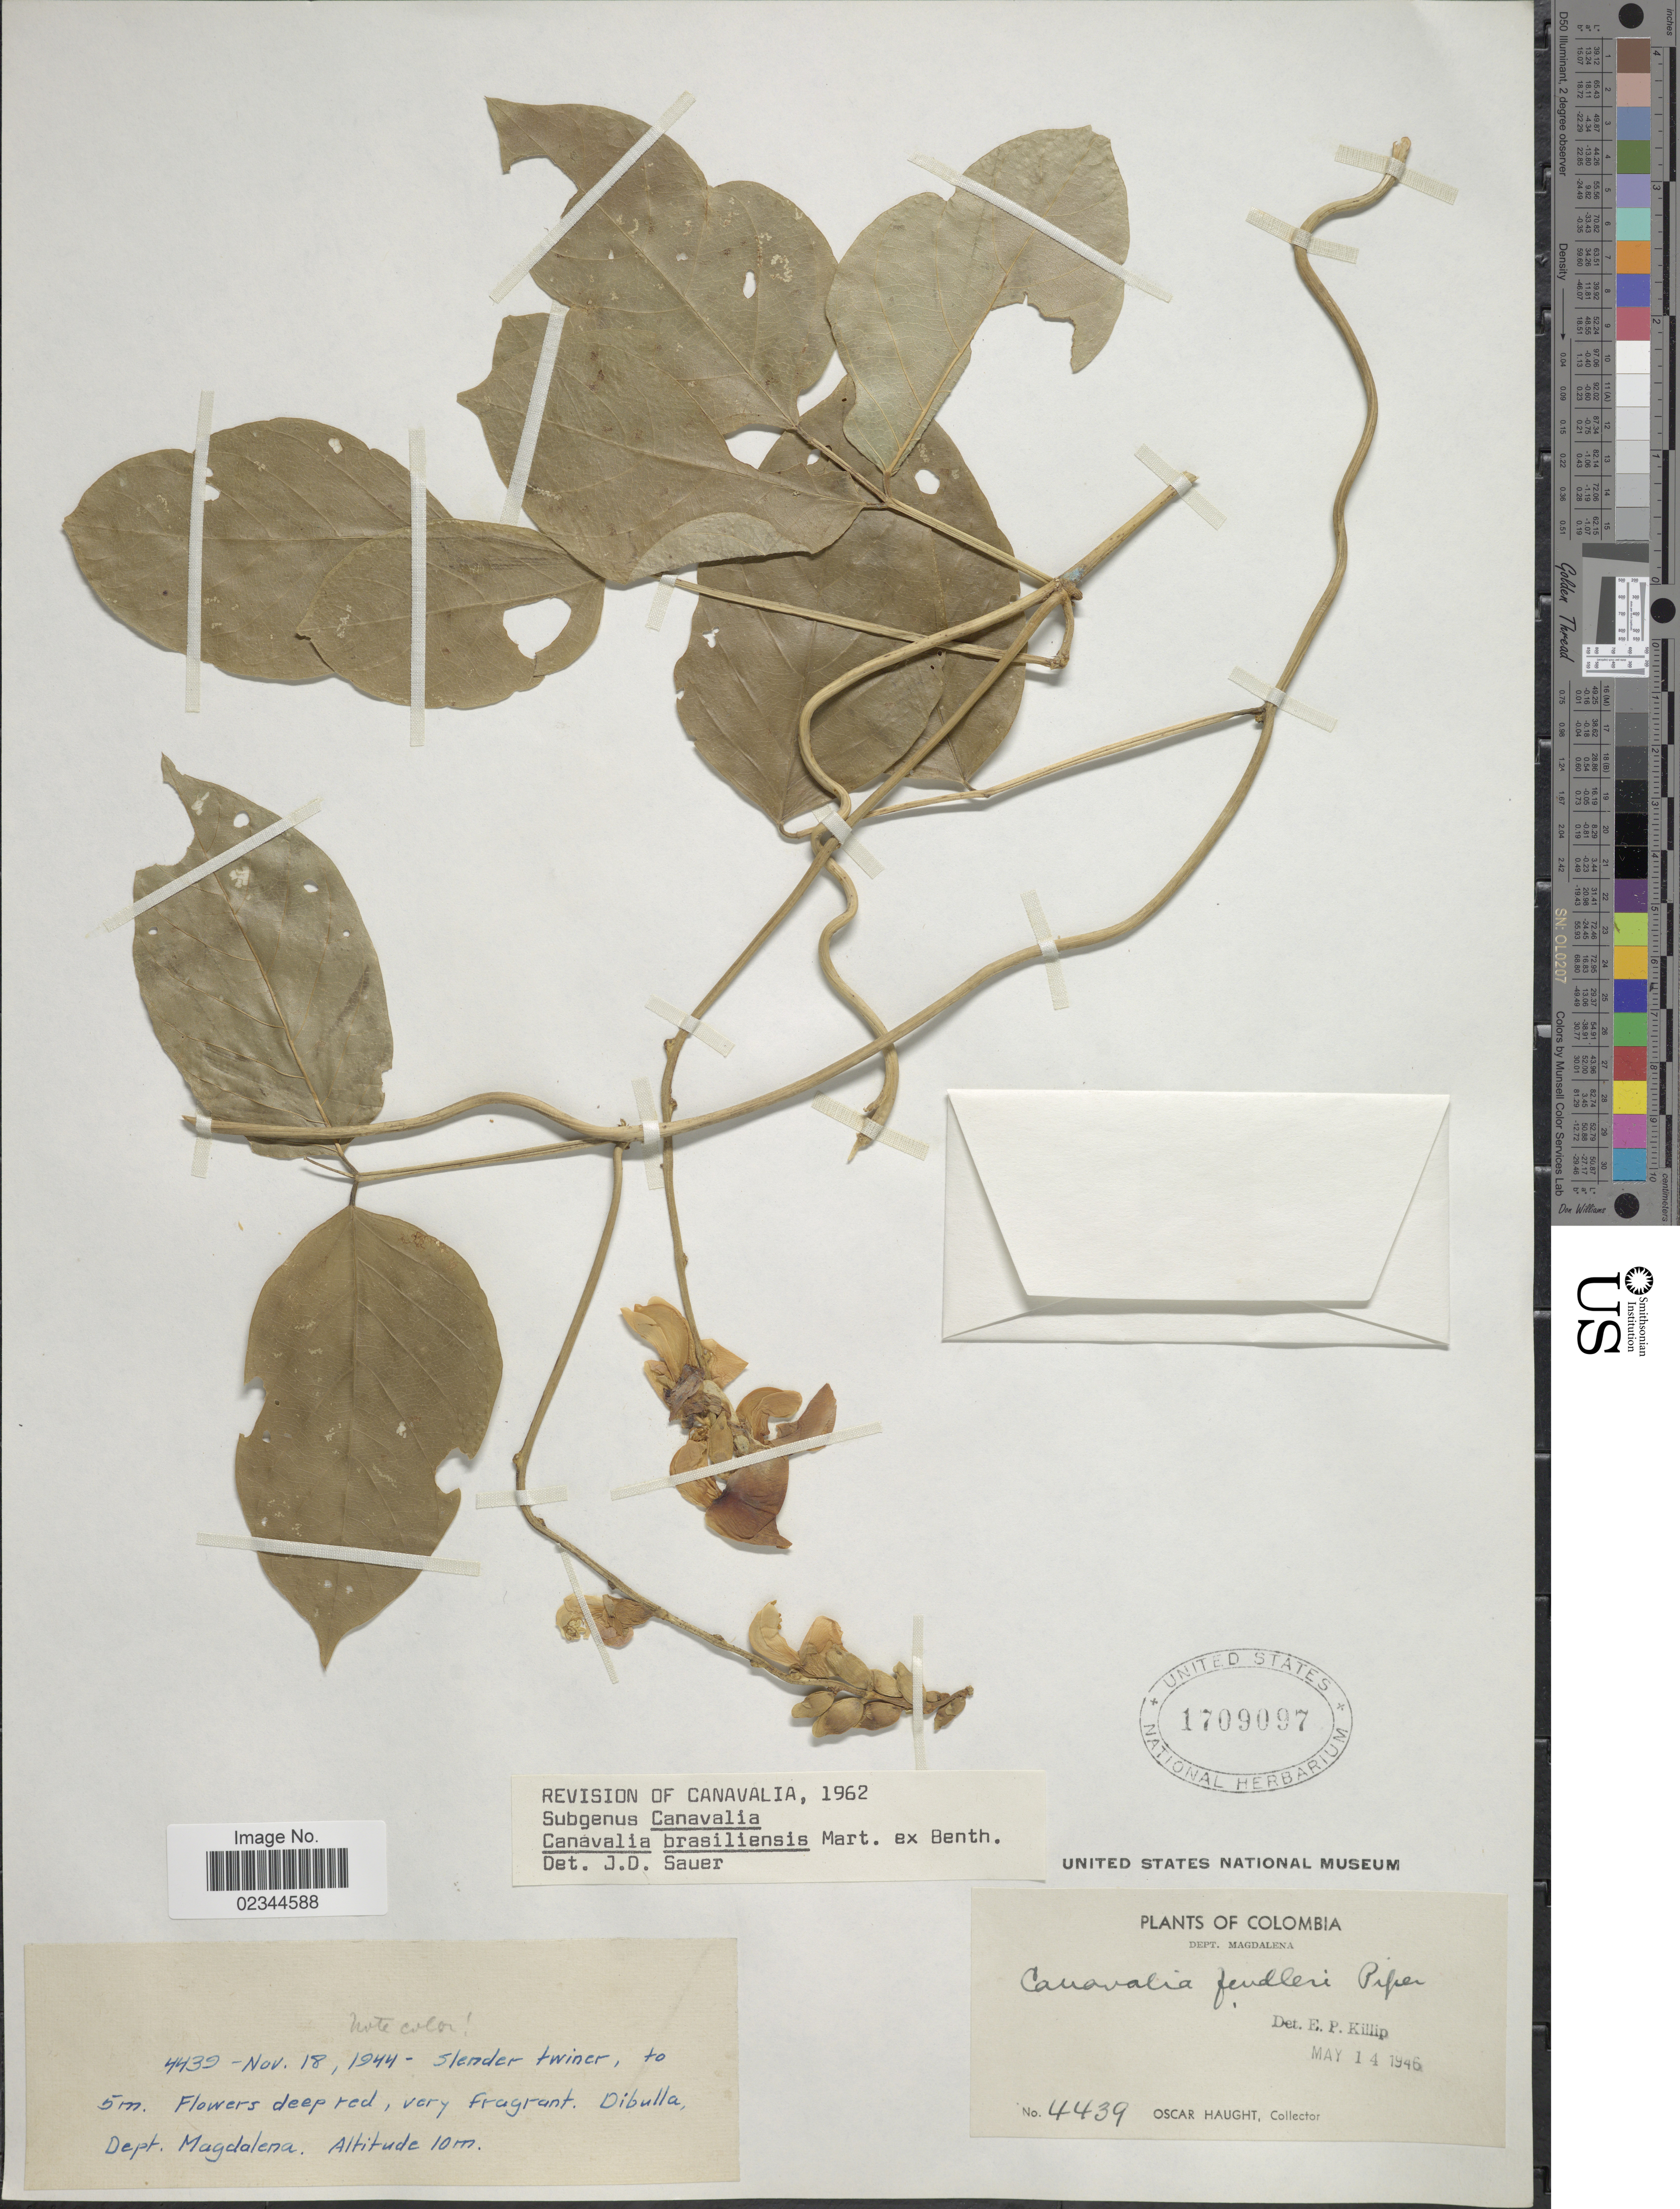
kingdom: Plantae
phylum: Tracheophyta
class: Magnoliopsida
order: Fabales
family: Fabaceae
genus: Canavalia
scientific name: Canavalia brasiliensis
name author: Mart. ex Benth.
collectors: O. Haught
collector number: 4439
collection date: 1944-11-18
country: Colombia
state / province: Magdalena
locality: Dibulla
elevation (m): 10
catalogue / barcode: US 1709097